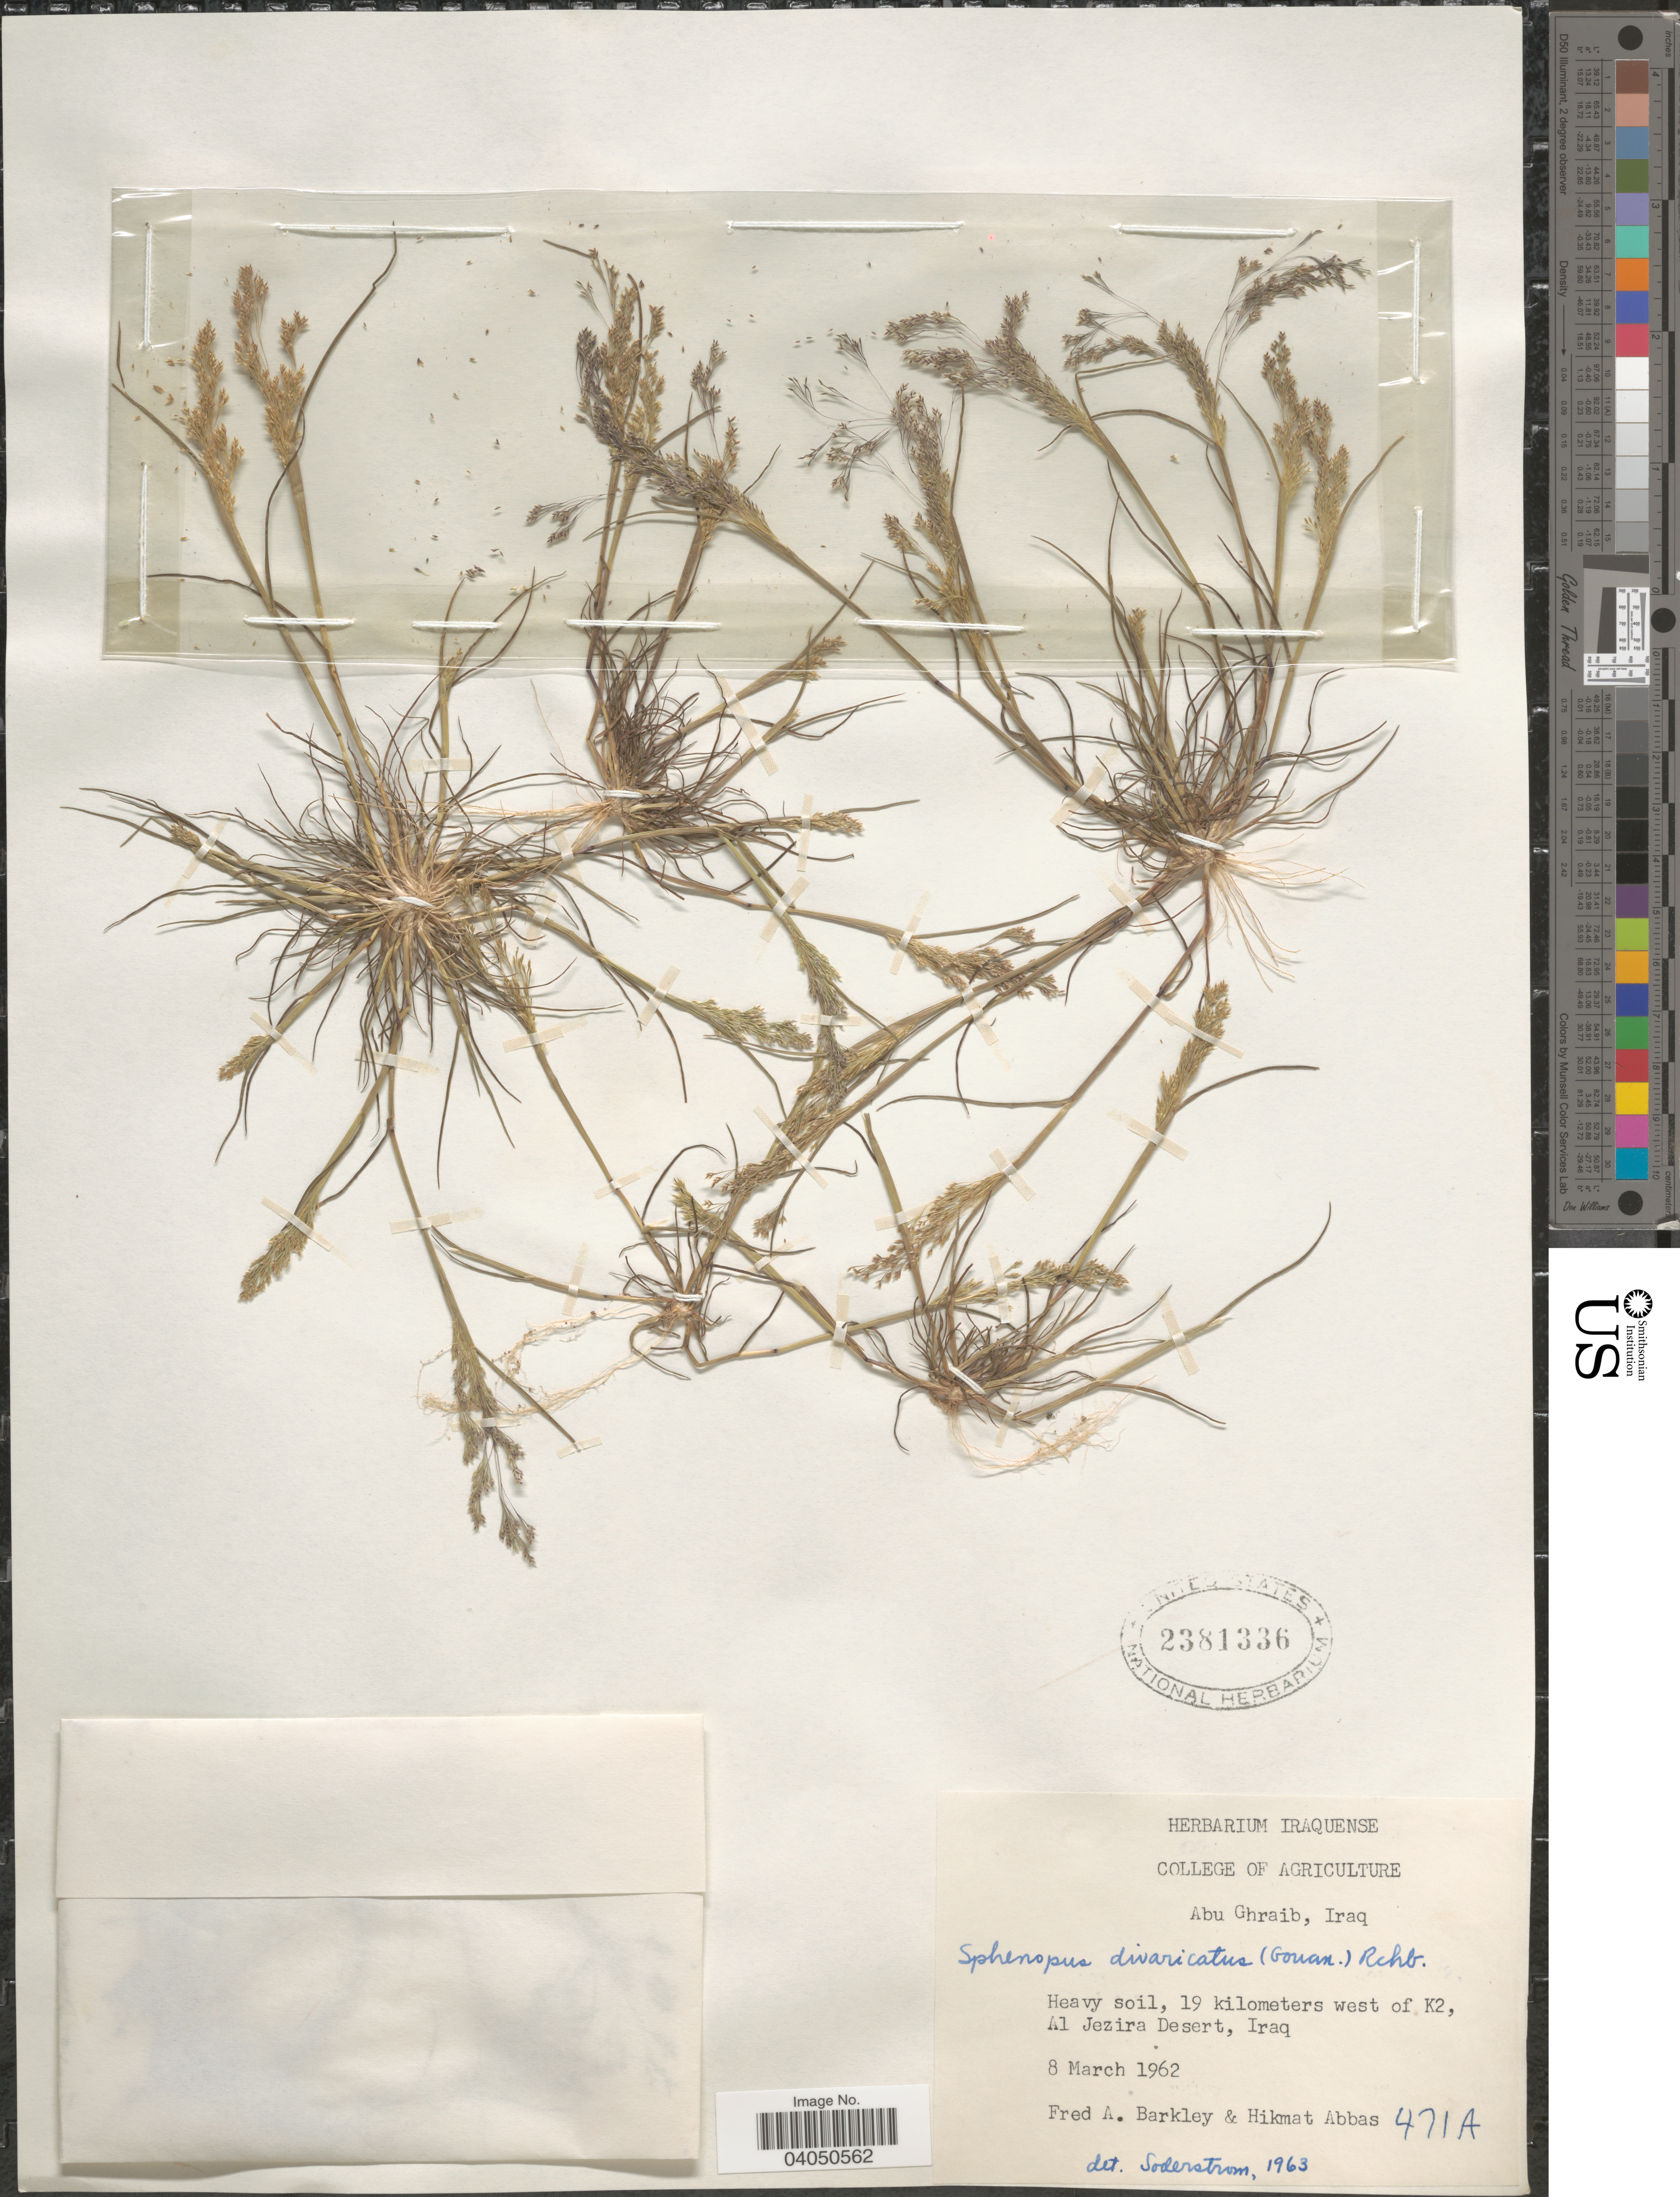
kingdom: Plantae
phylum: Tracheophyta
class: Liliopsida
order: Poales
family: Poaceae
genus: Sphenopus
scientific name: Sphenopus divaricatus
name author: (Gouan) Rchb.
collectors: F. A. Barkley & H. Abbas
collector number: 471A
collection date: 1962-03-08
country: Iraq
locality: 19 kilometers west of K2, Al Jezira Desert.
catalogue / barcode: US 2381336